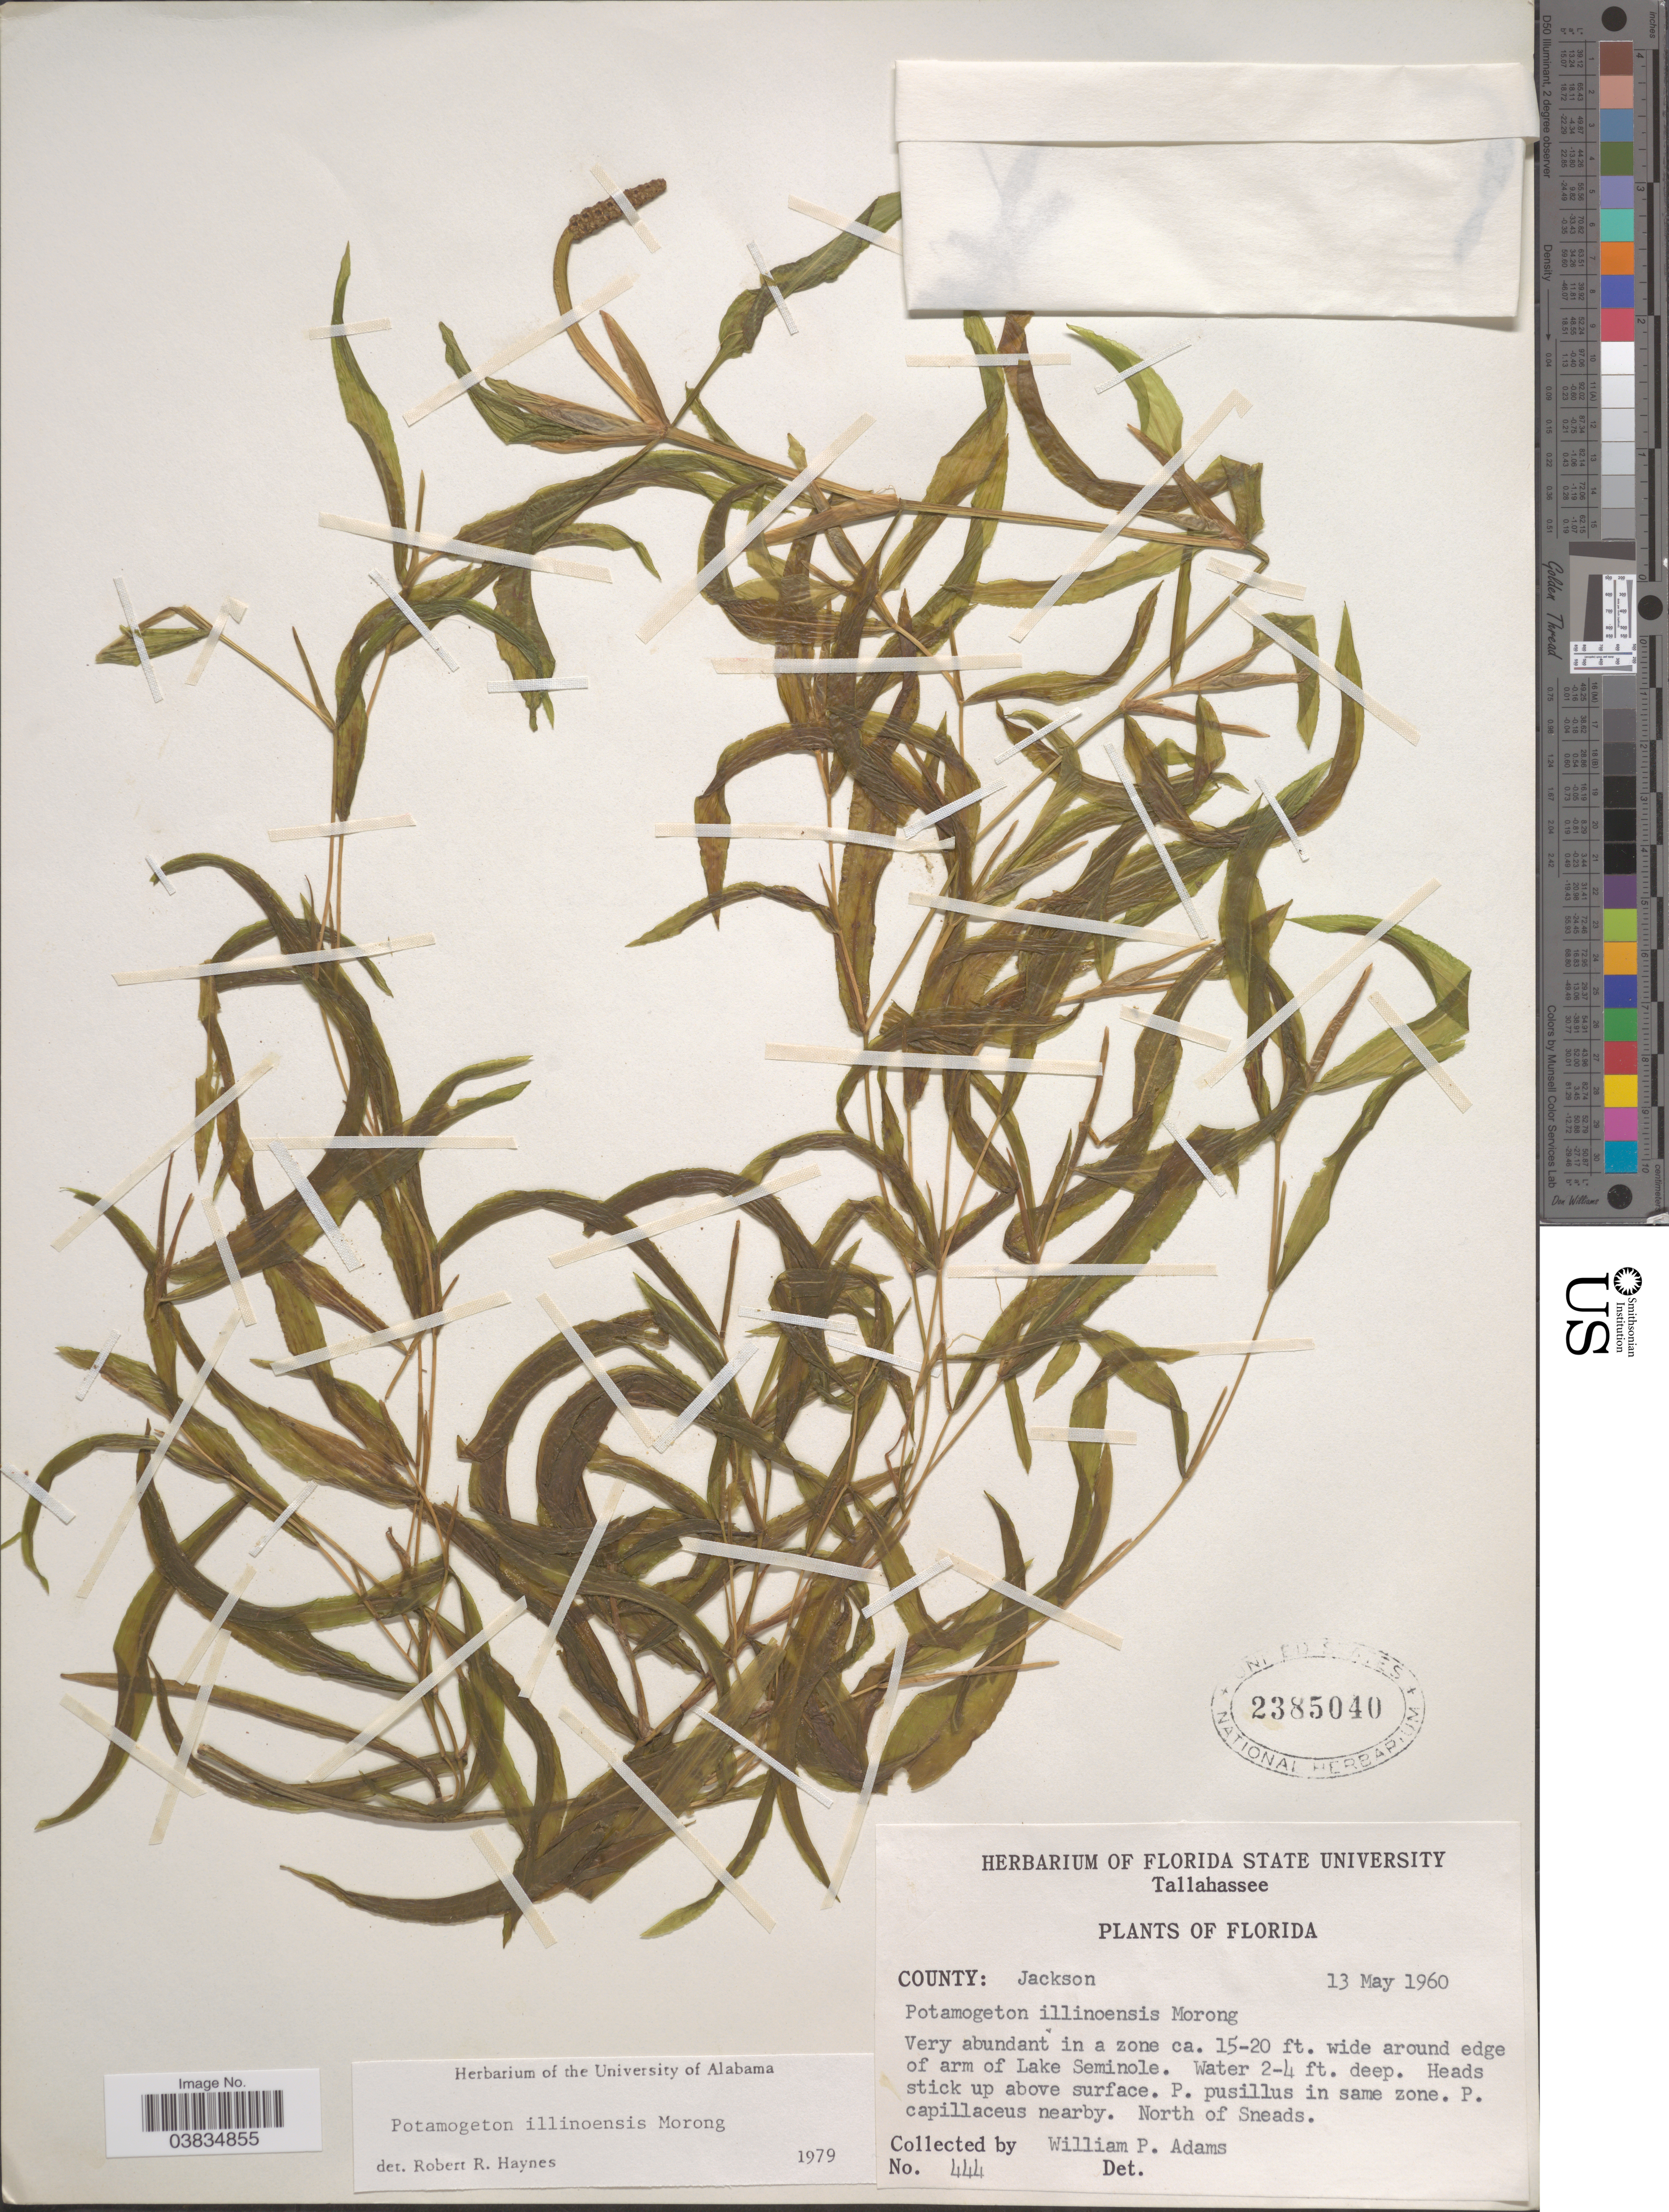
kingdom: Plantae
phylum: Tracheophyta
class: Liliopsida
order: Alismatales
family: Potamogetonaceae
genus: Potamogeton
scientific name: Potamogeton illinoensis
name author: Morong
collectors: W. P. Adams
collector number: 444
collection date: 1960-05-13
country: United States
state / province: Florida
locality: Around edge of arm of Lake Seminole. North of Sneads.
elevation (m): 5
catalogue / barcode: US 2385040